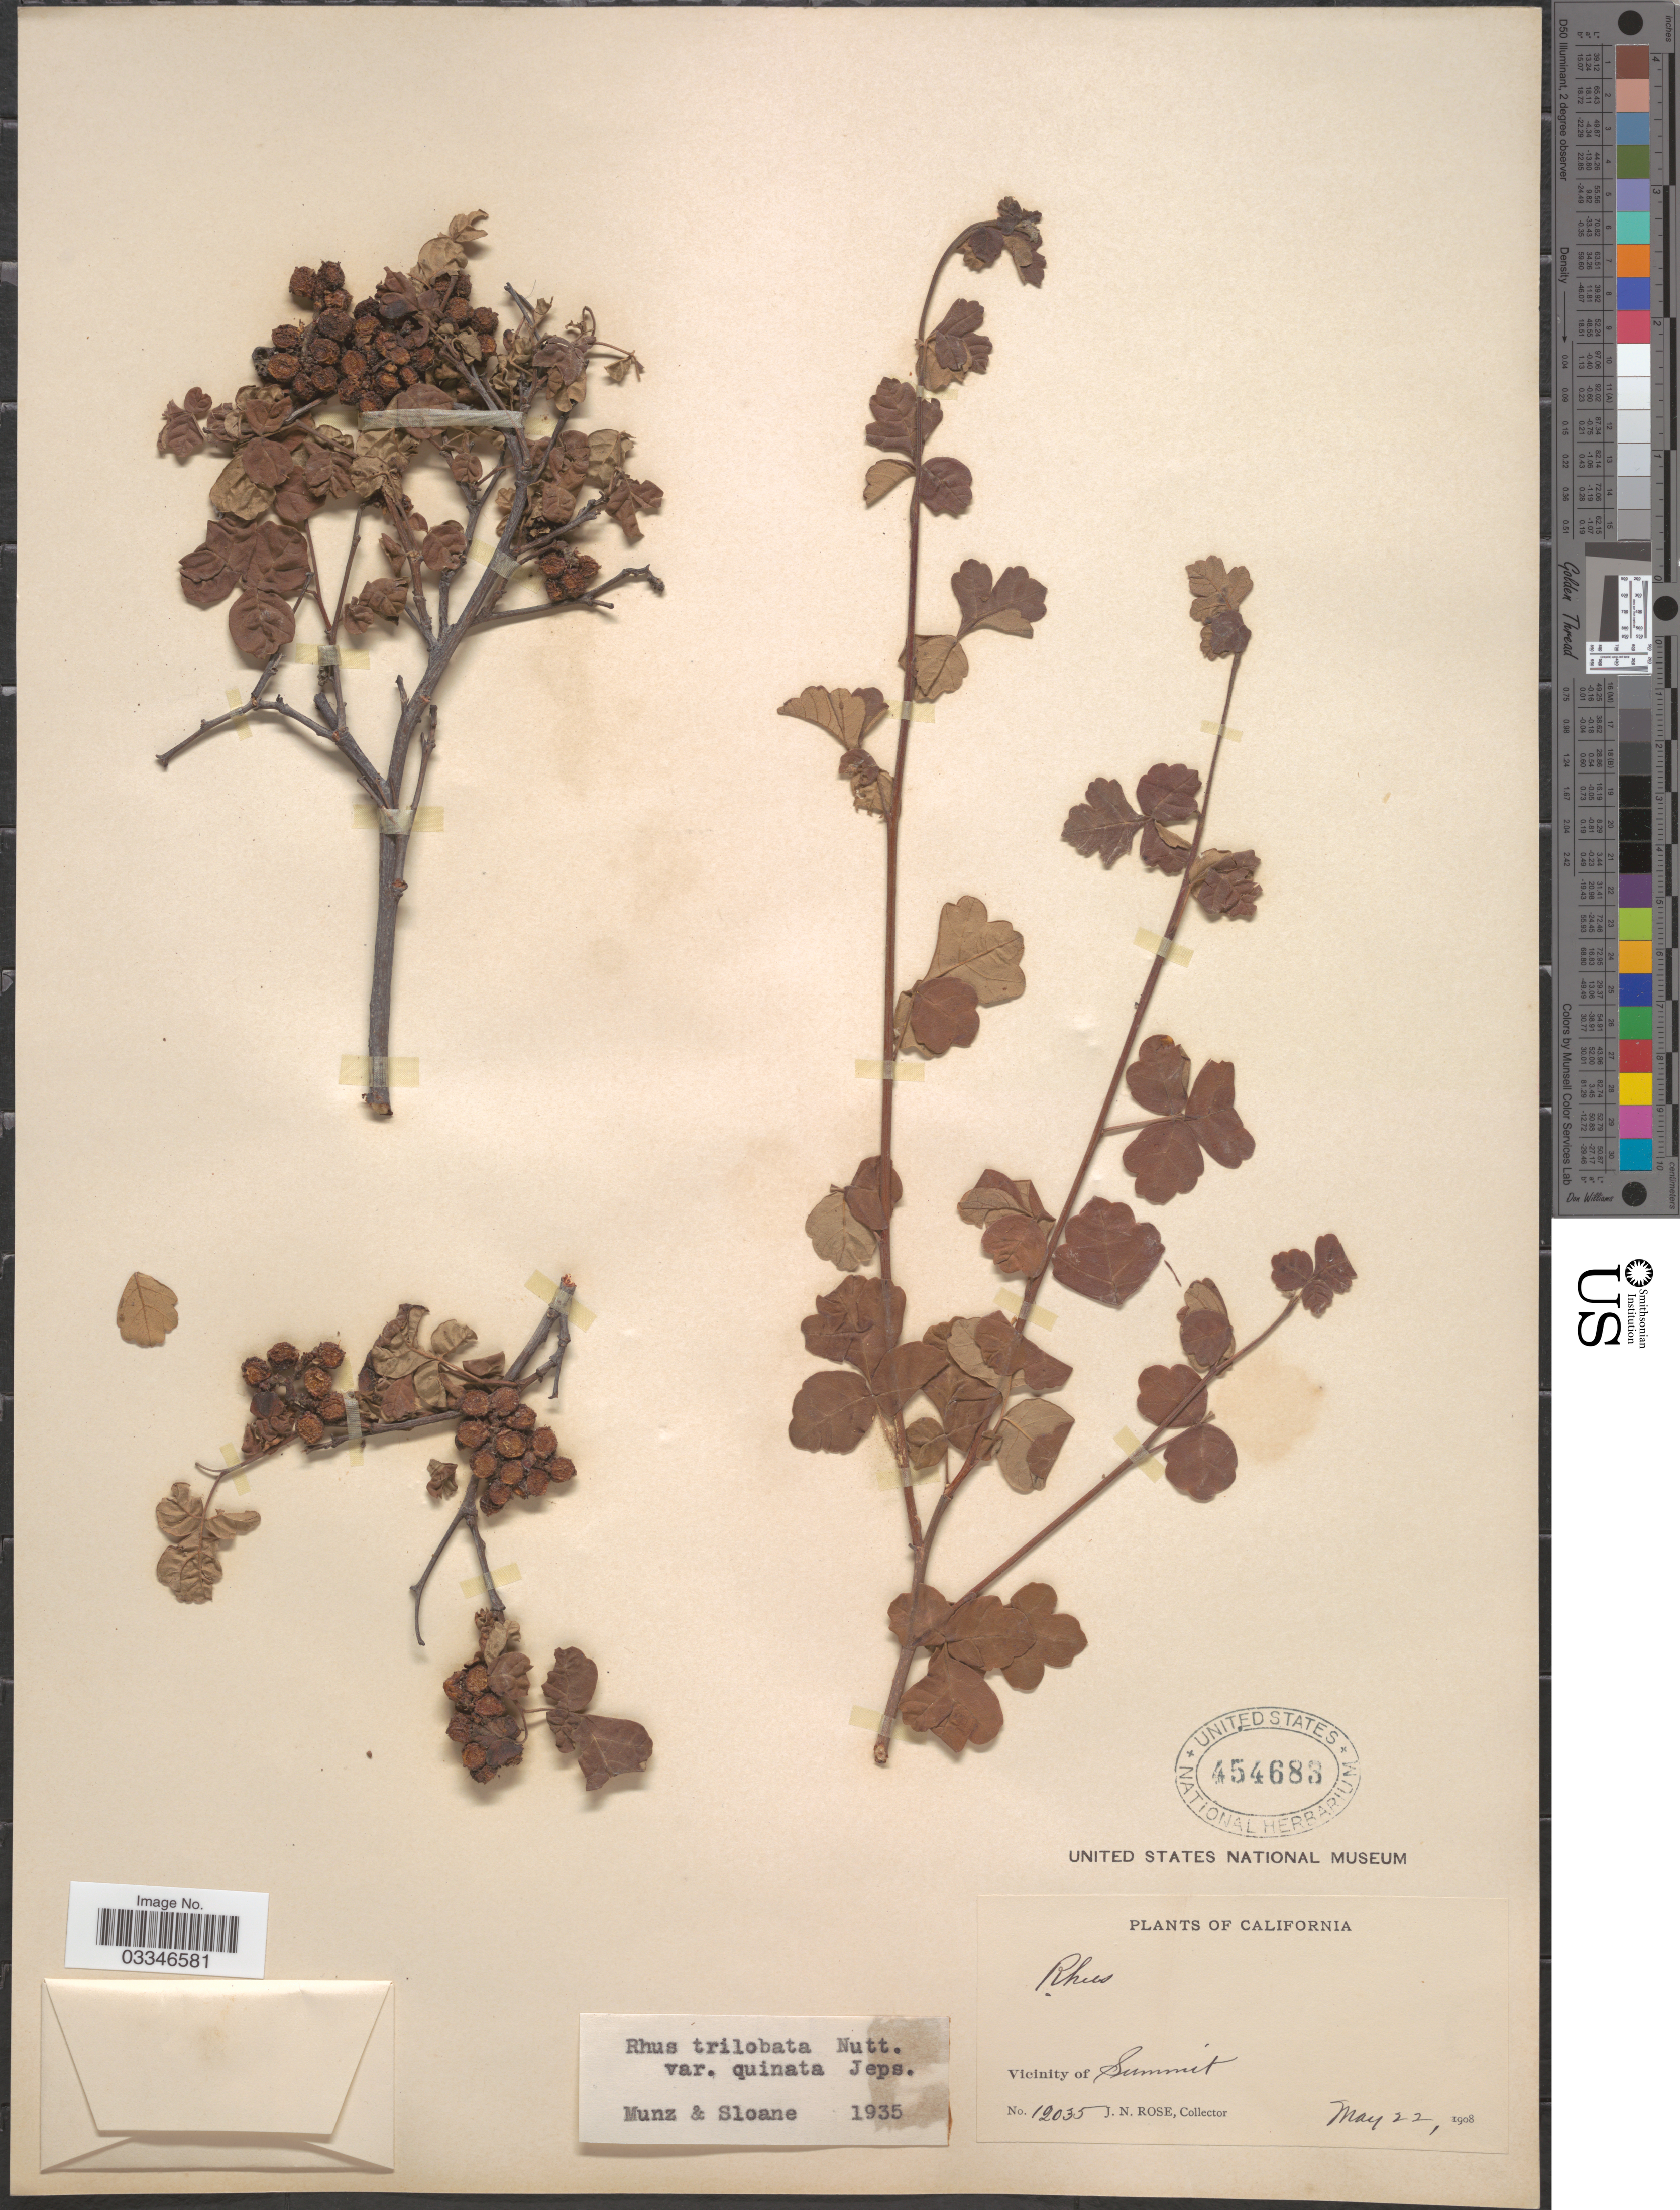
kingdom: Plantae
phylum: Tracheophyta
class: Magnoliopsida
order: Sapindales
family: Anacardiaceae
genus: Rhus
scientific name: Rhus trilobata var. quinata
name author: Jeps.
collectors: J. N. Rose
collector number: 12035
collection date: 1908-05-22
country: United States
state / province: California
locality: Vicinity of Summit.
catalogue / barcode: US 454683